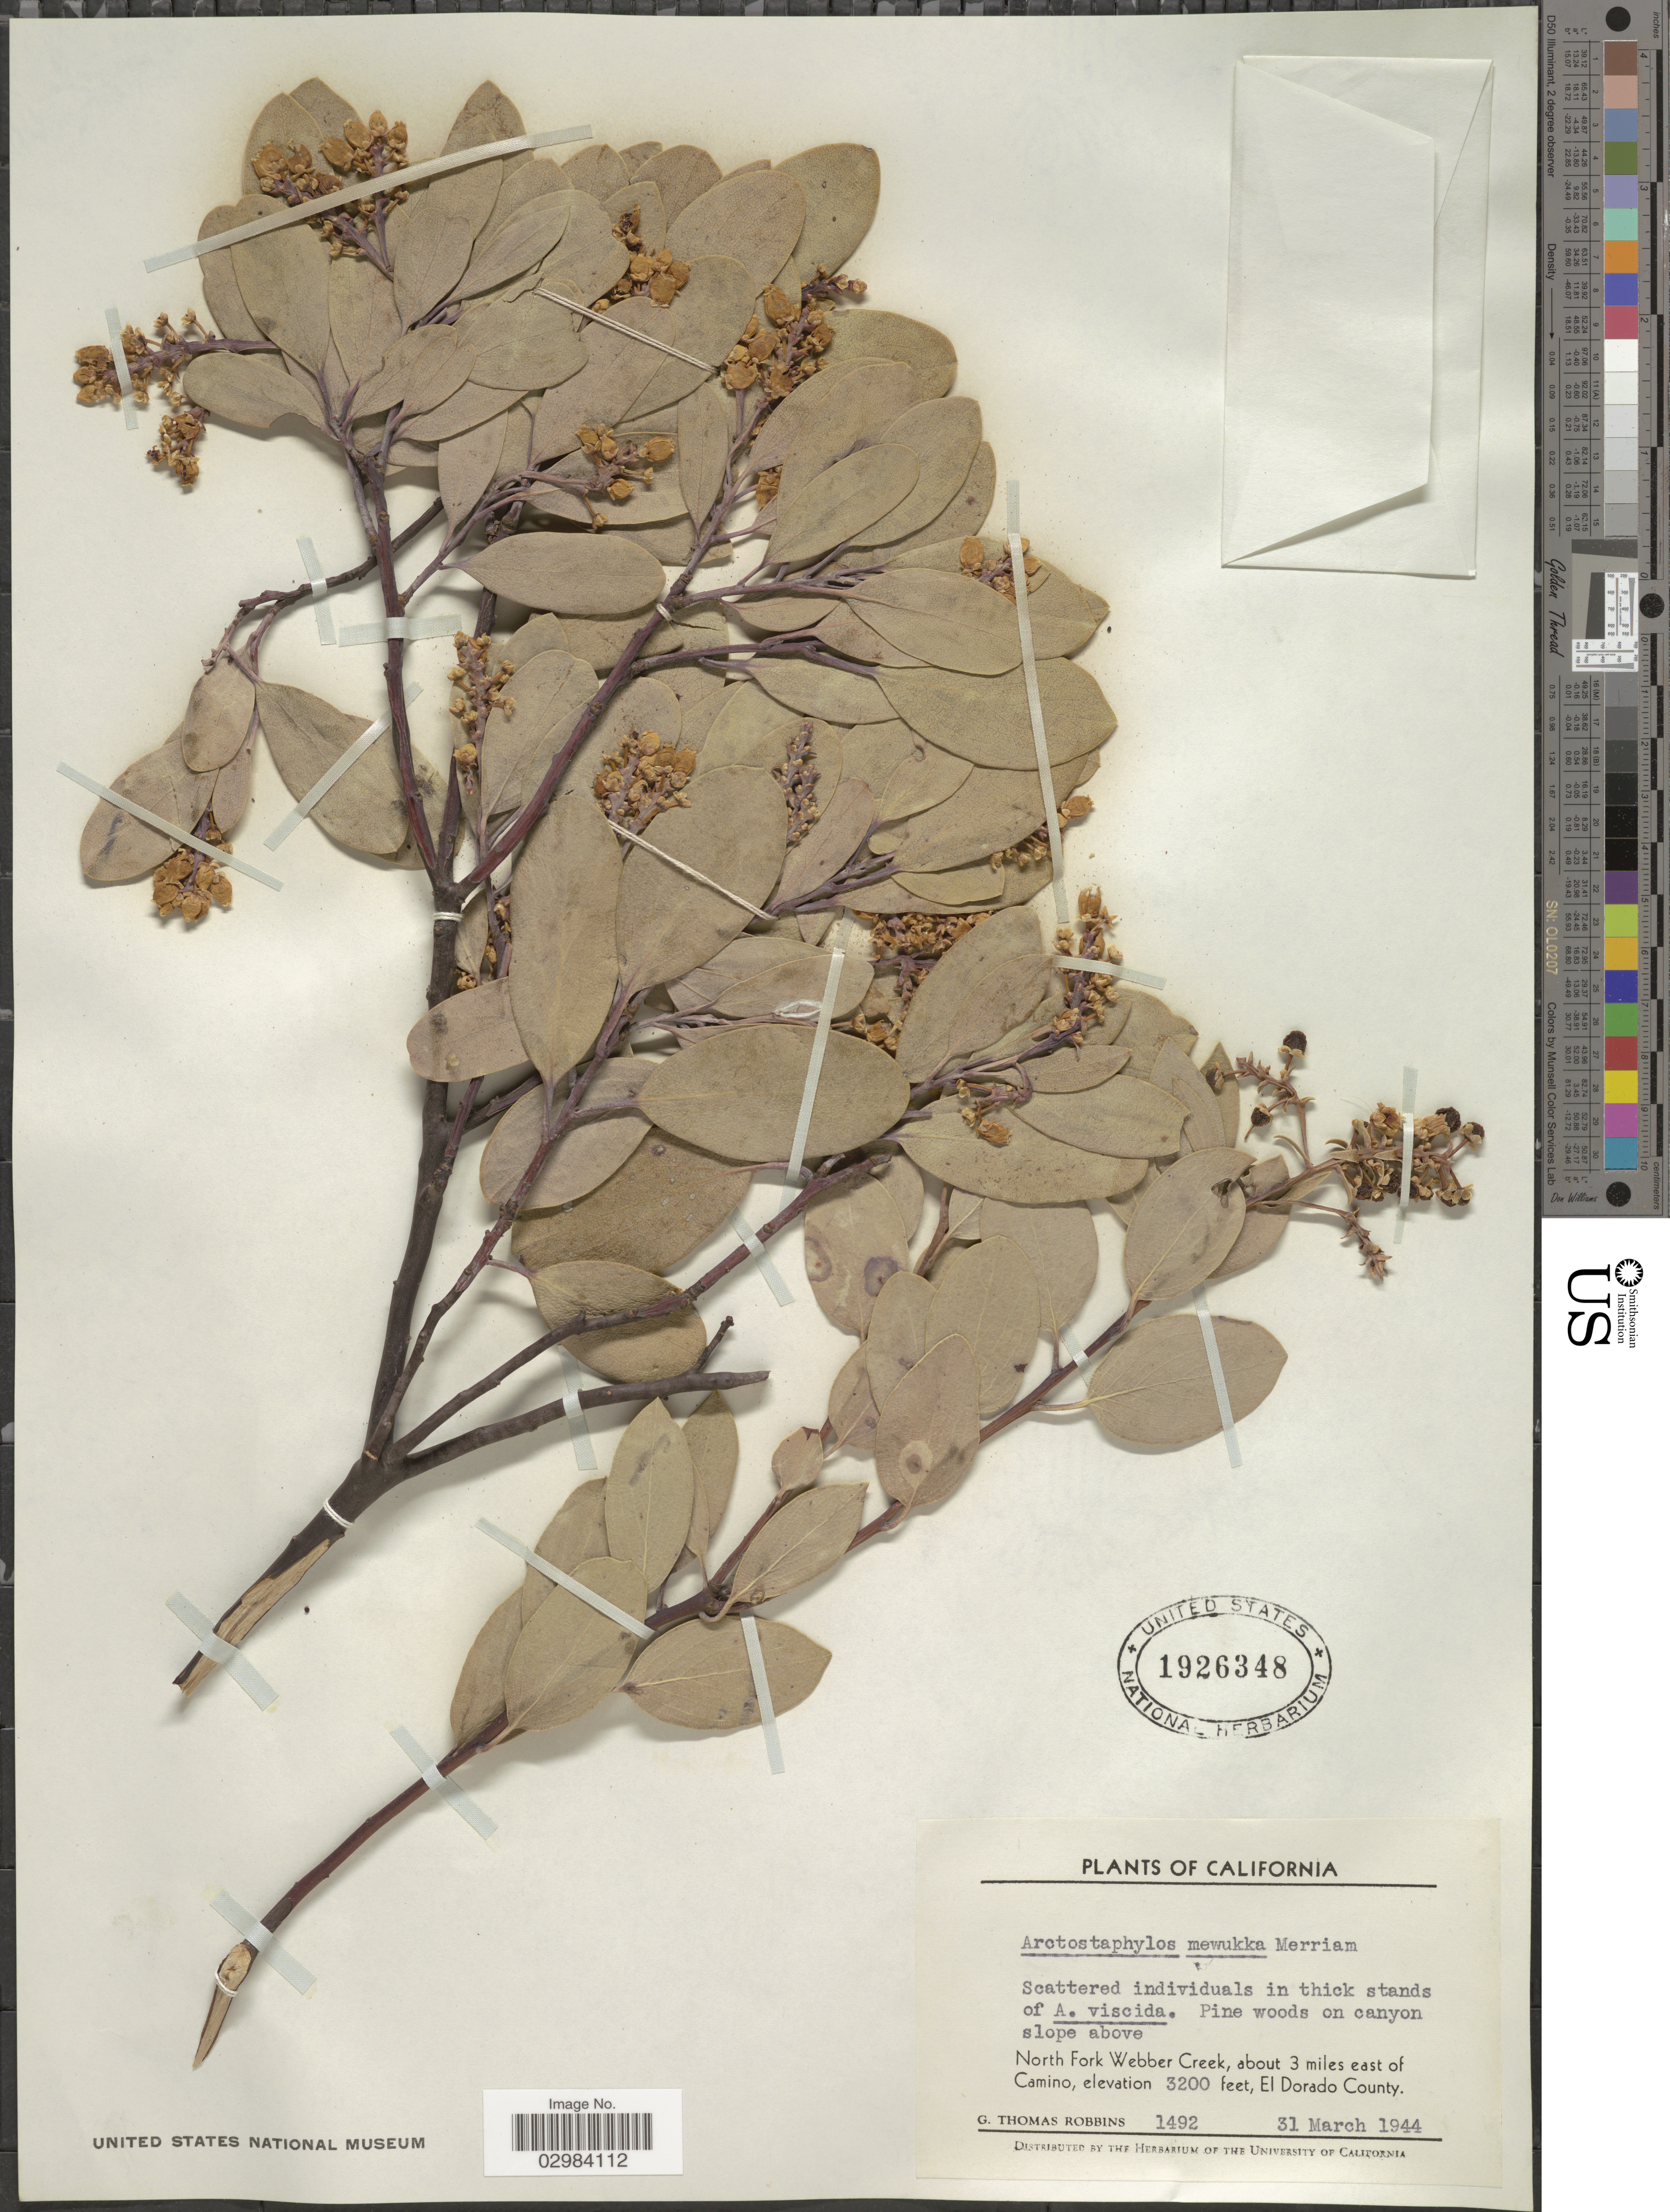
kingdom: Plantae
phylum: Tracheophyta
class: Magnoliopsida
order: Ericales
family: Ericaceae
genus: Arctostaphylos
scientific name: Arctostaphylos mewukka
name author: Merriam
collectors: G. T. Robbins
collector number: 1492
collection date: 1944-03-31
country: United States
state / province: California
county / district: El Dorado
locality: North Fork Webber Creek, about 3 miles east of Camino, El Dorado County.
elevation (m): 975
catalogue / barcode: US 1926348